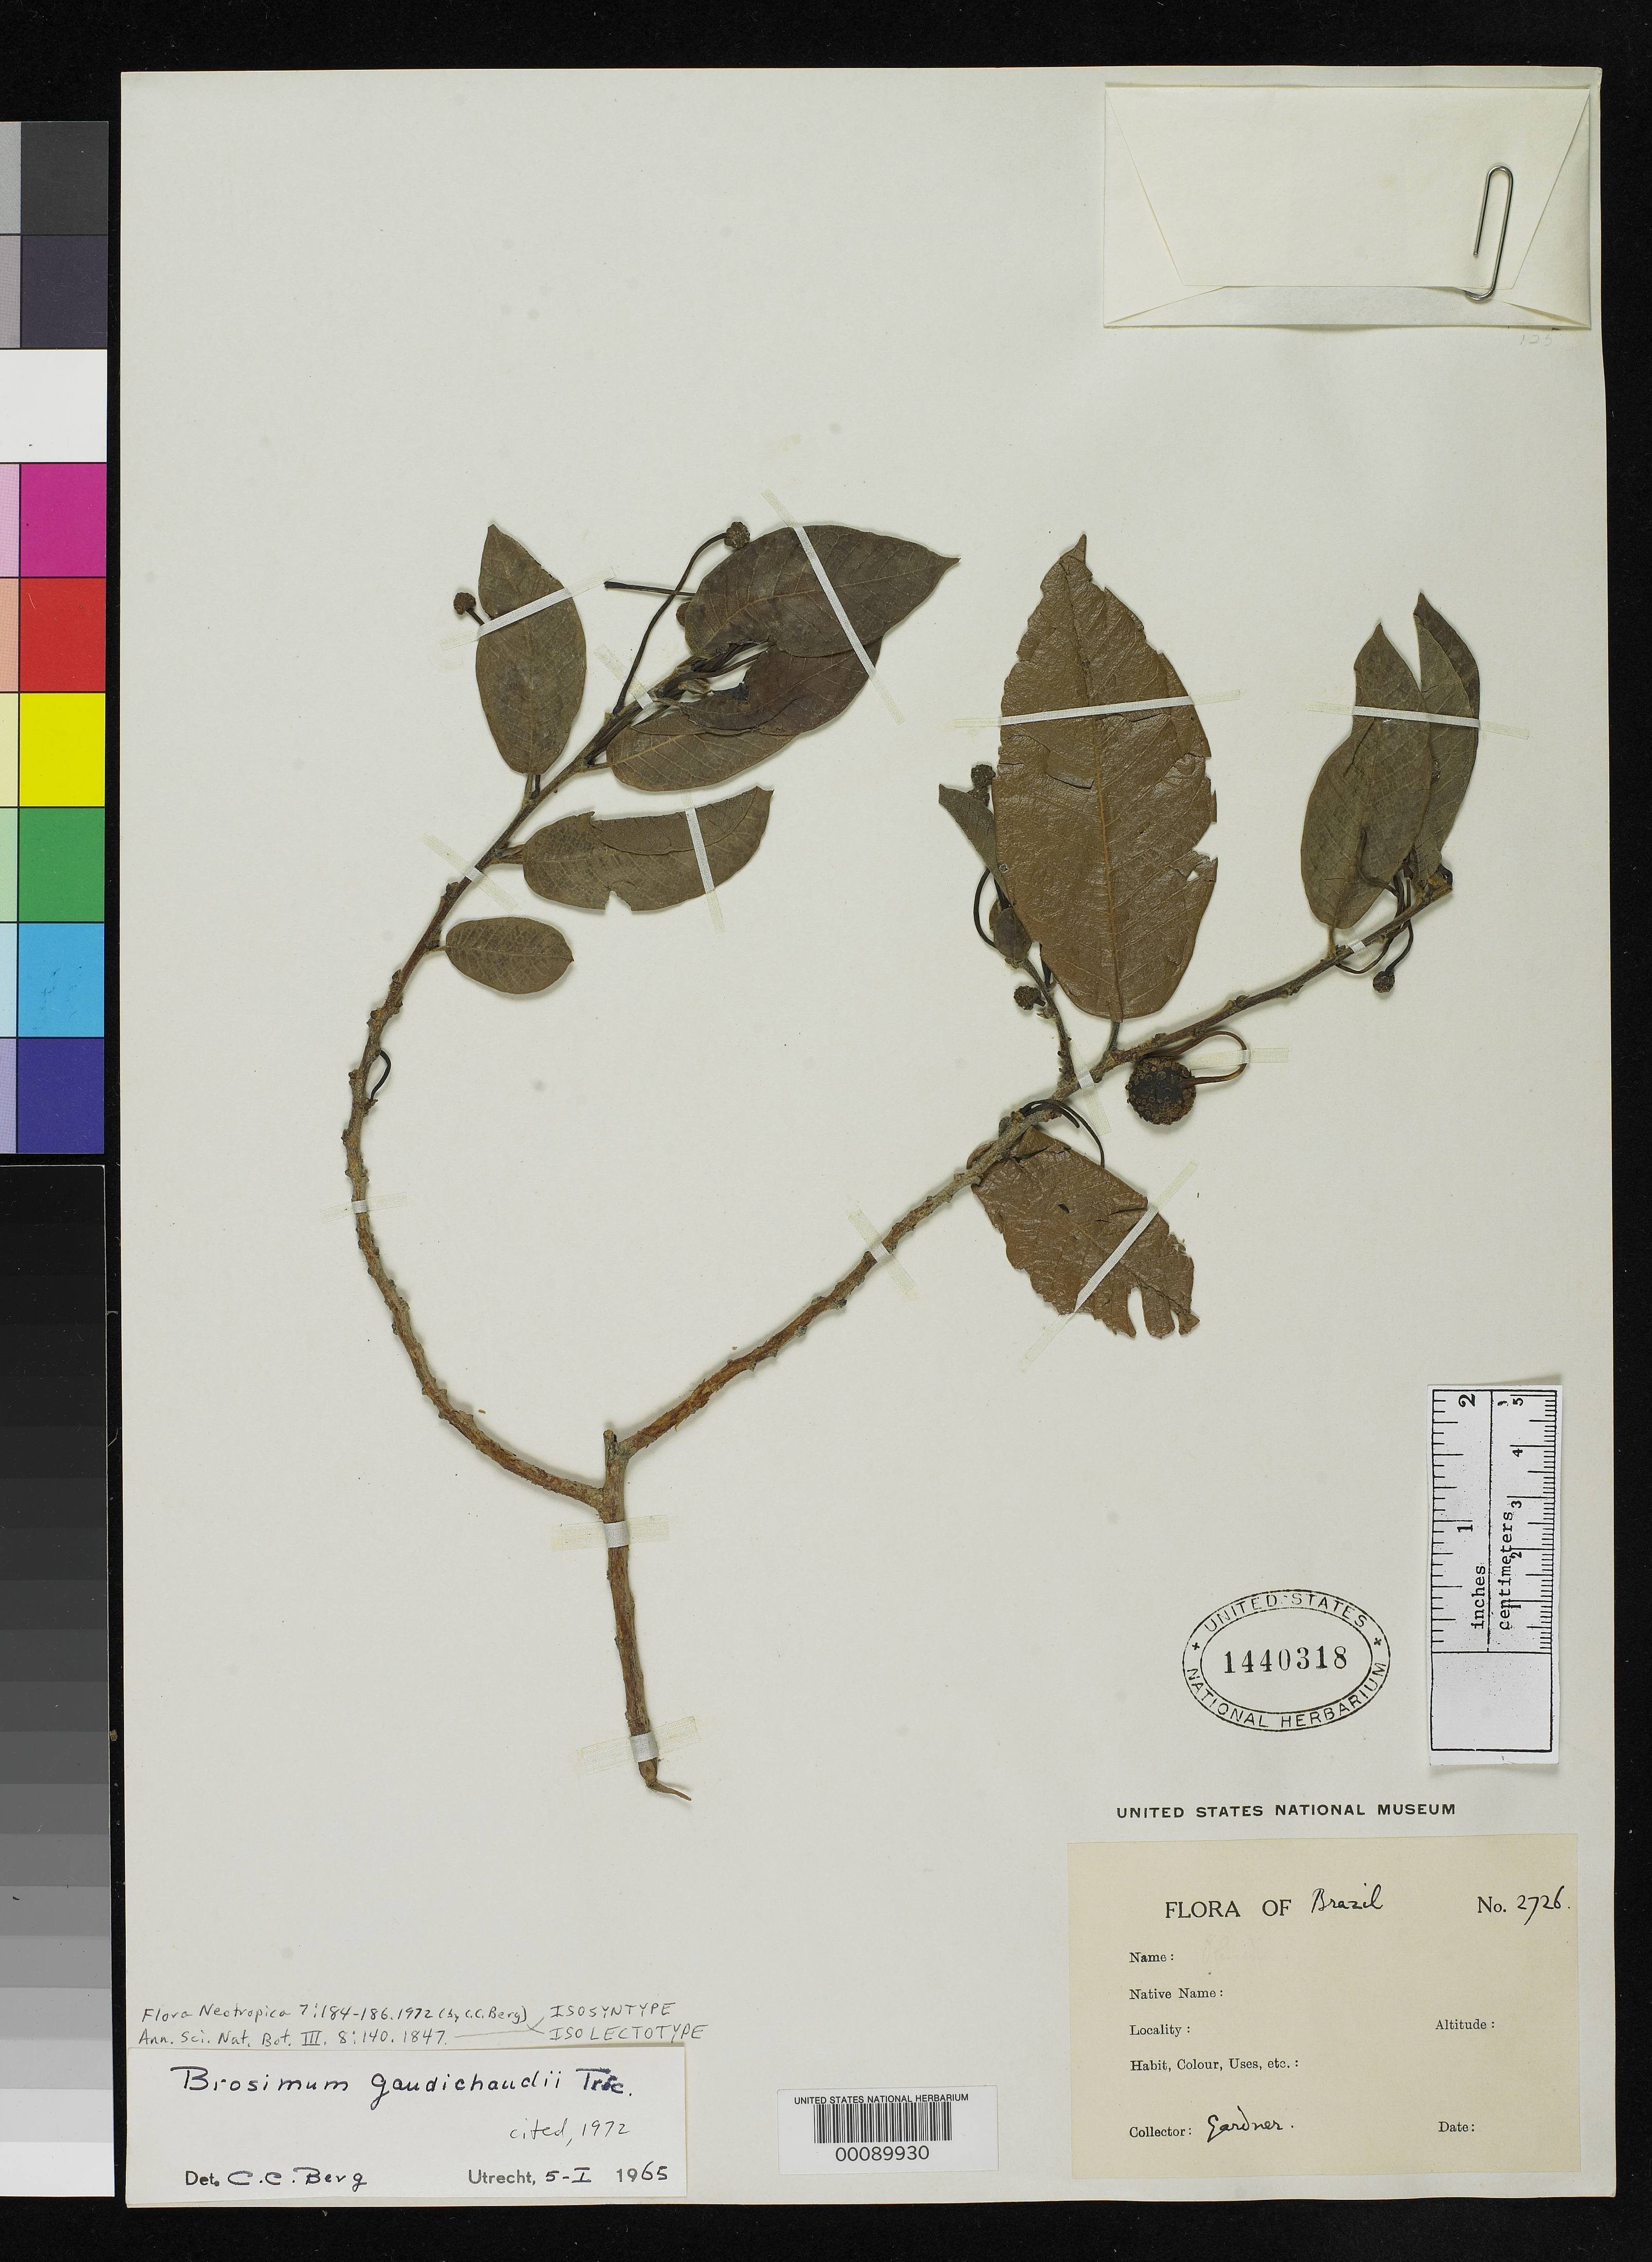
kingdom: Plantae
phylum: Tracheophyta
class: Magnoliopsida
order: Rosales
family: Moraceae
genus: Brosimum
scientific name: Brosimum gaudichaudii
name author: Trécul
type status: Isolectotype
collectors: G. Gardner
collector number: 2726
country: Brazil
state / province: Minas Gerais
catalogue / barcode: US 1440318